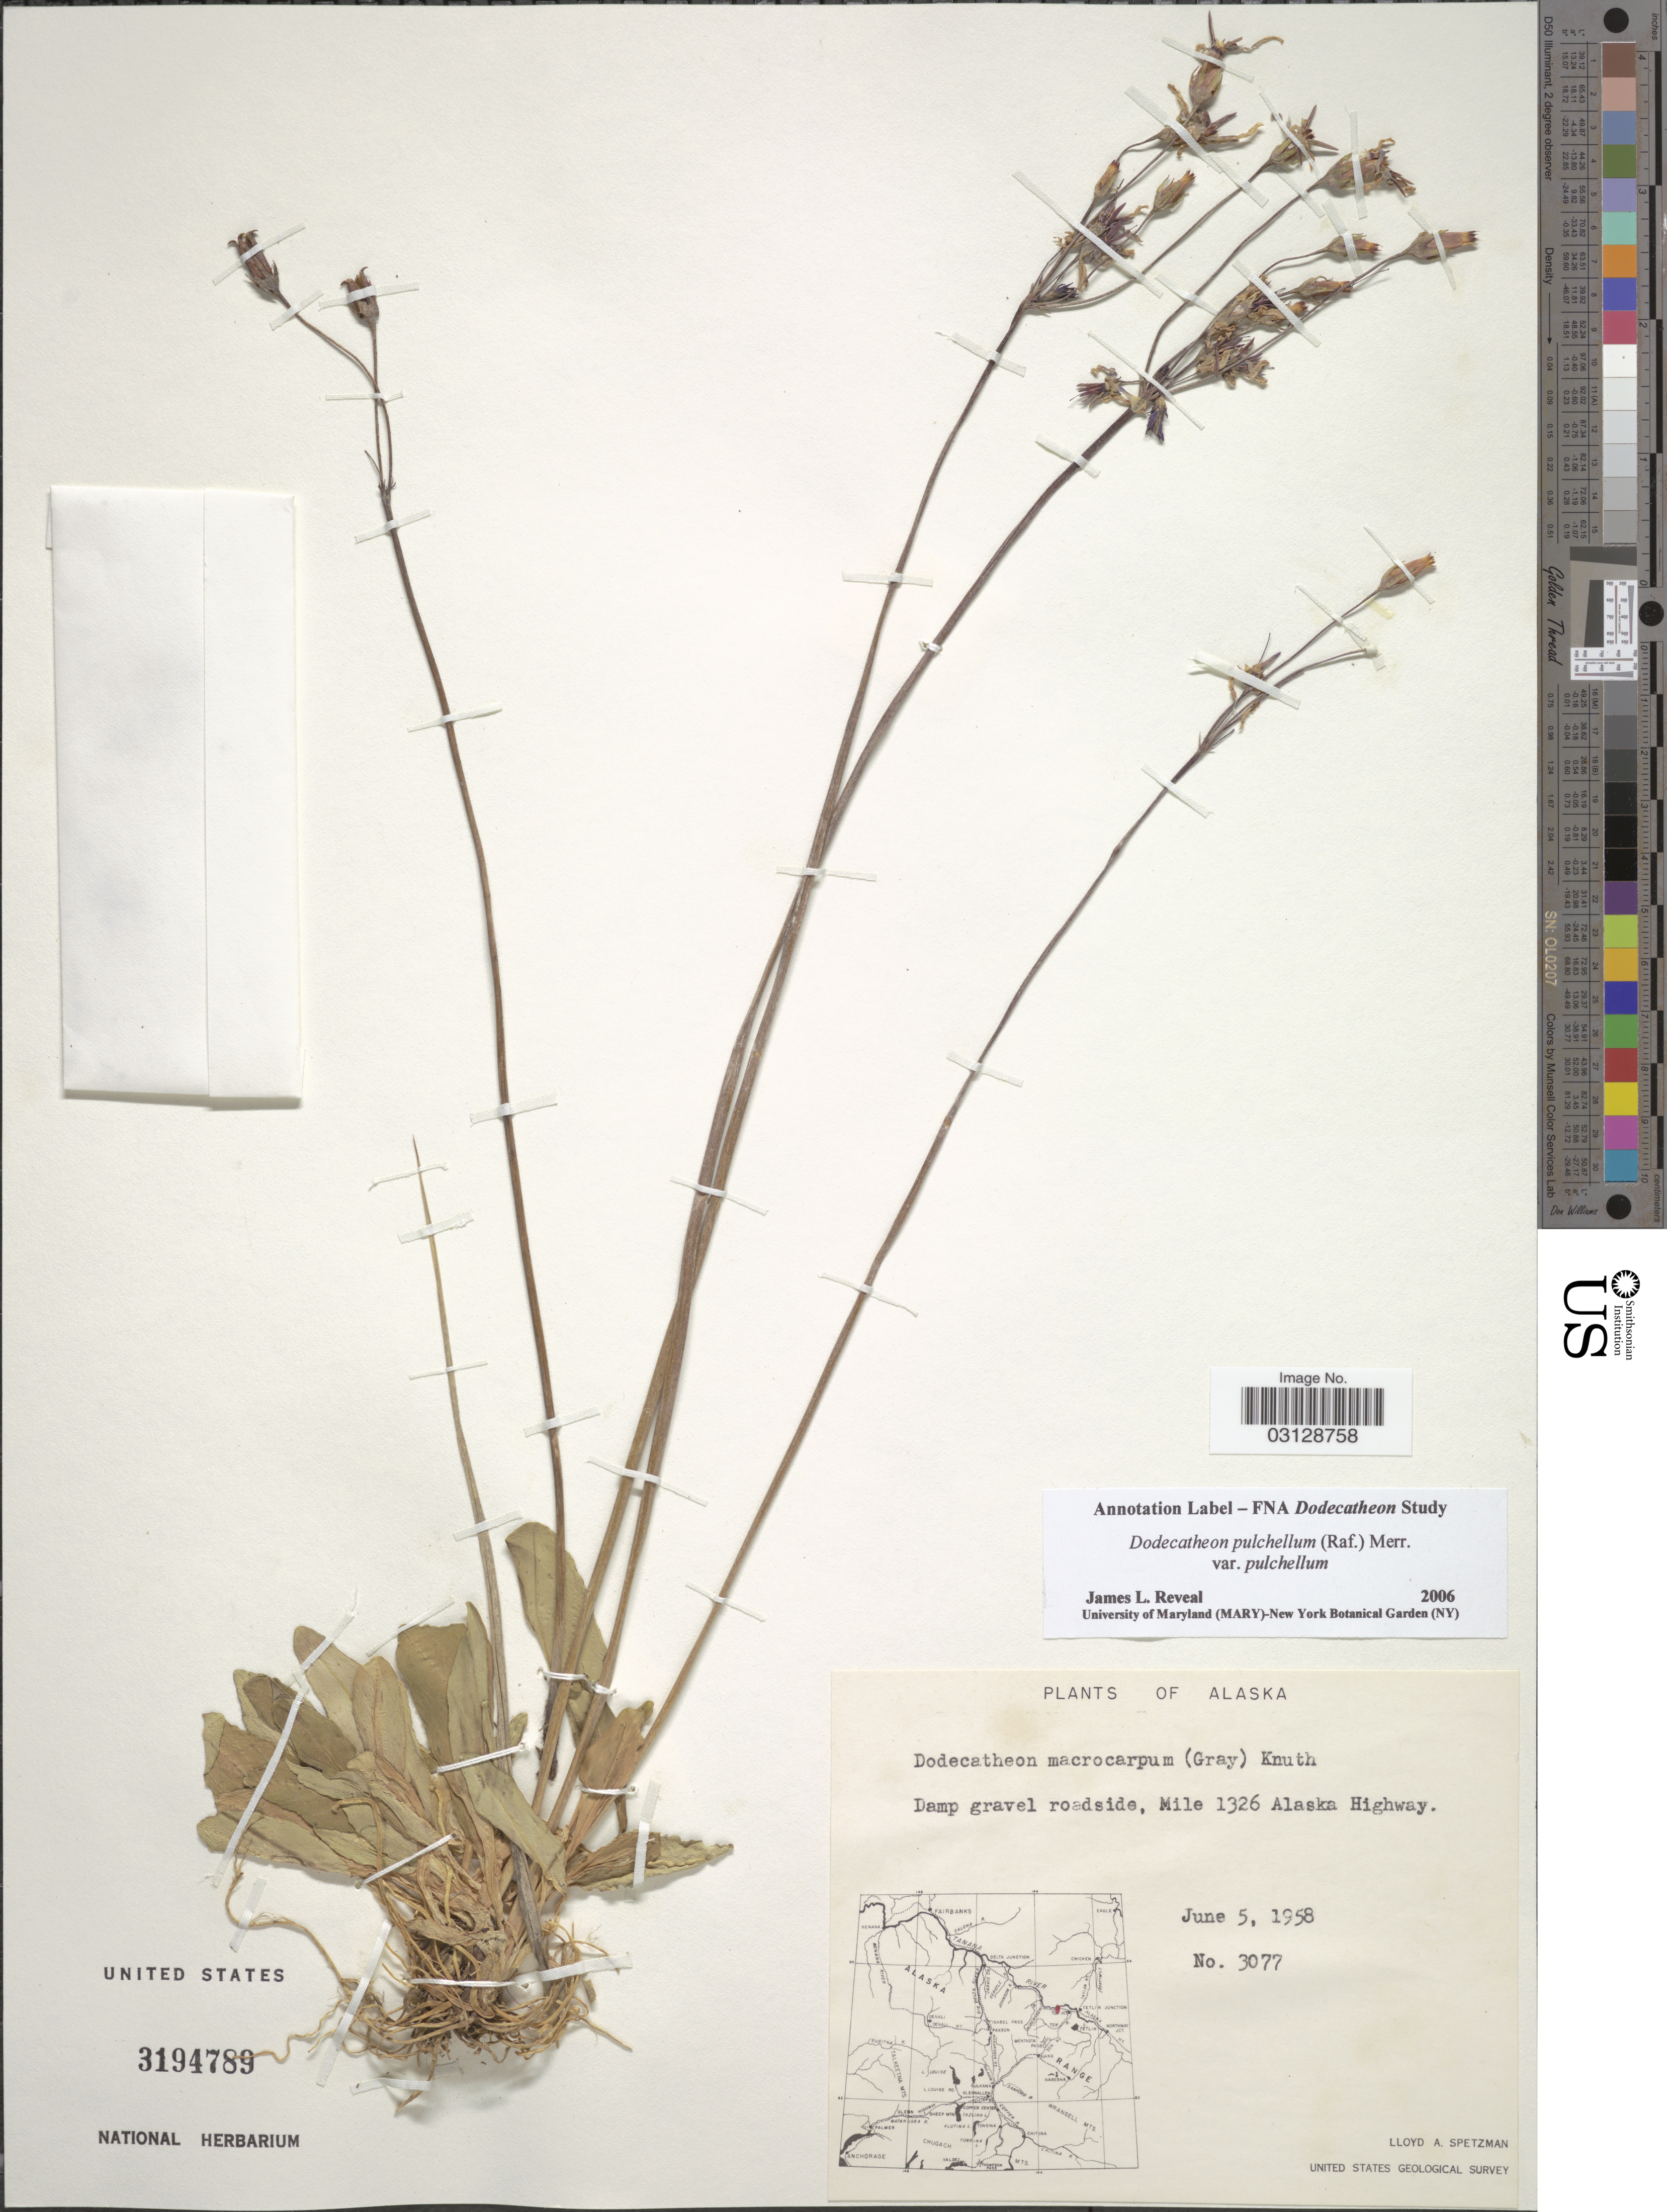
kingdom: Plantae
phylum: Tracheophyta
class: Magnoliopsida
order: Ericales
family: Primulaceae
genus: Dodecatheon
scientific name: Dodecatheon pulchellum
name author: (Raf.) Merr.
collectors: L. Spetzman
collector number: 3077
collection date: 1958-06-05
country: United States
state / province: Alaska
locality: Mile 1326 Alaska Highway.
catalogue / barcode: US 3194789